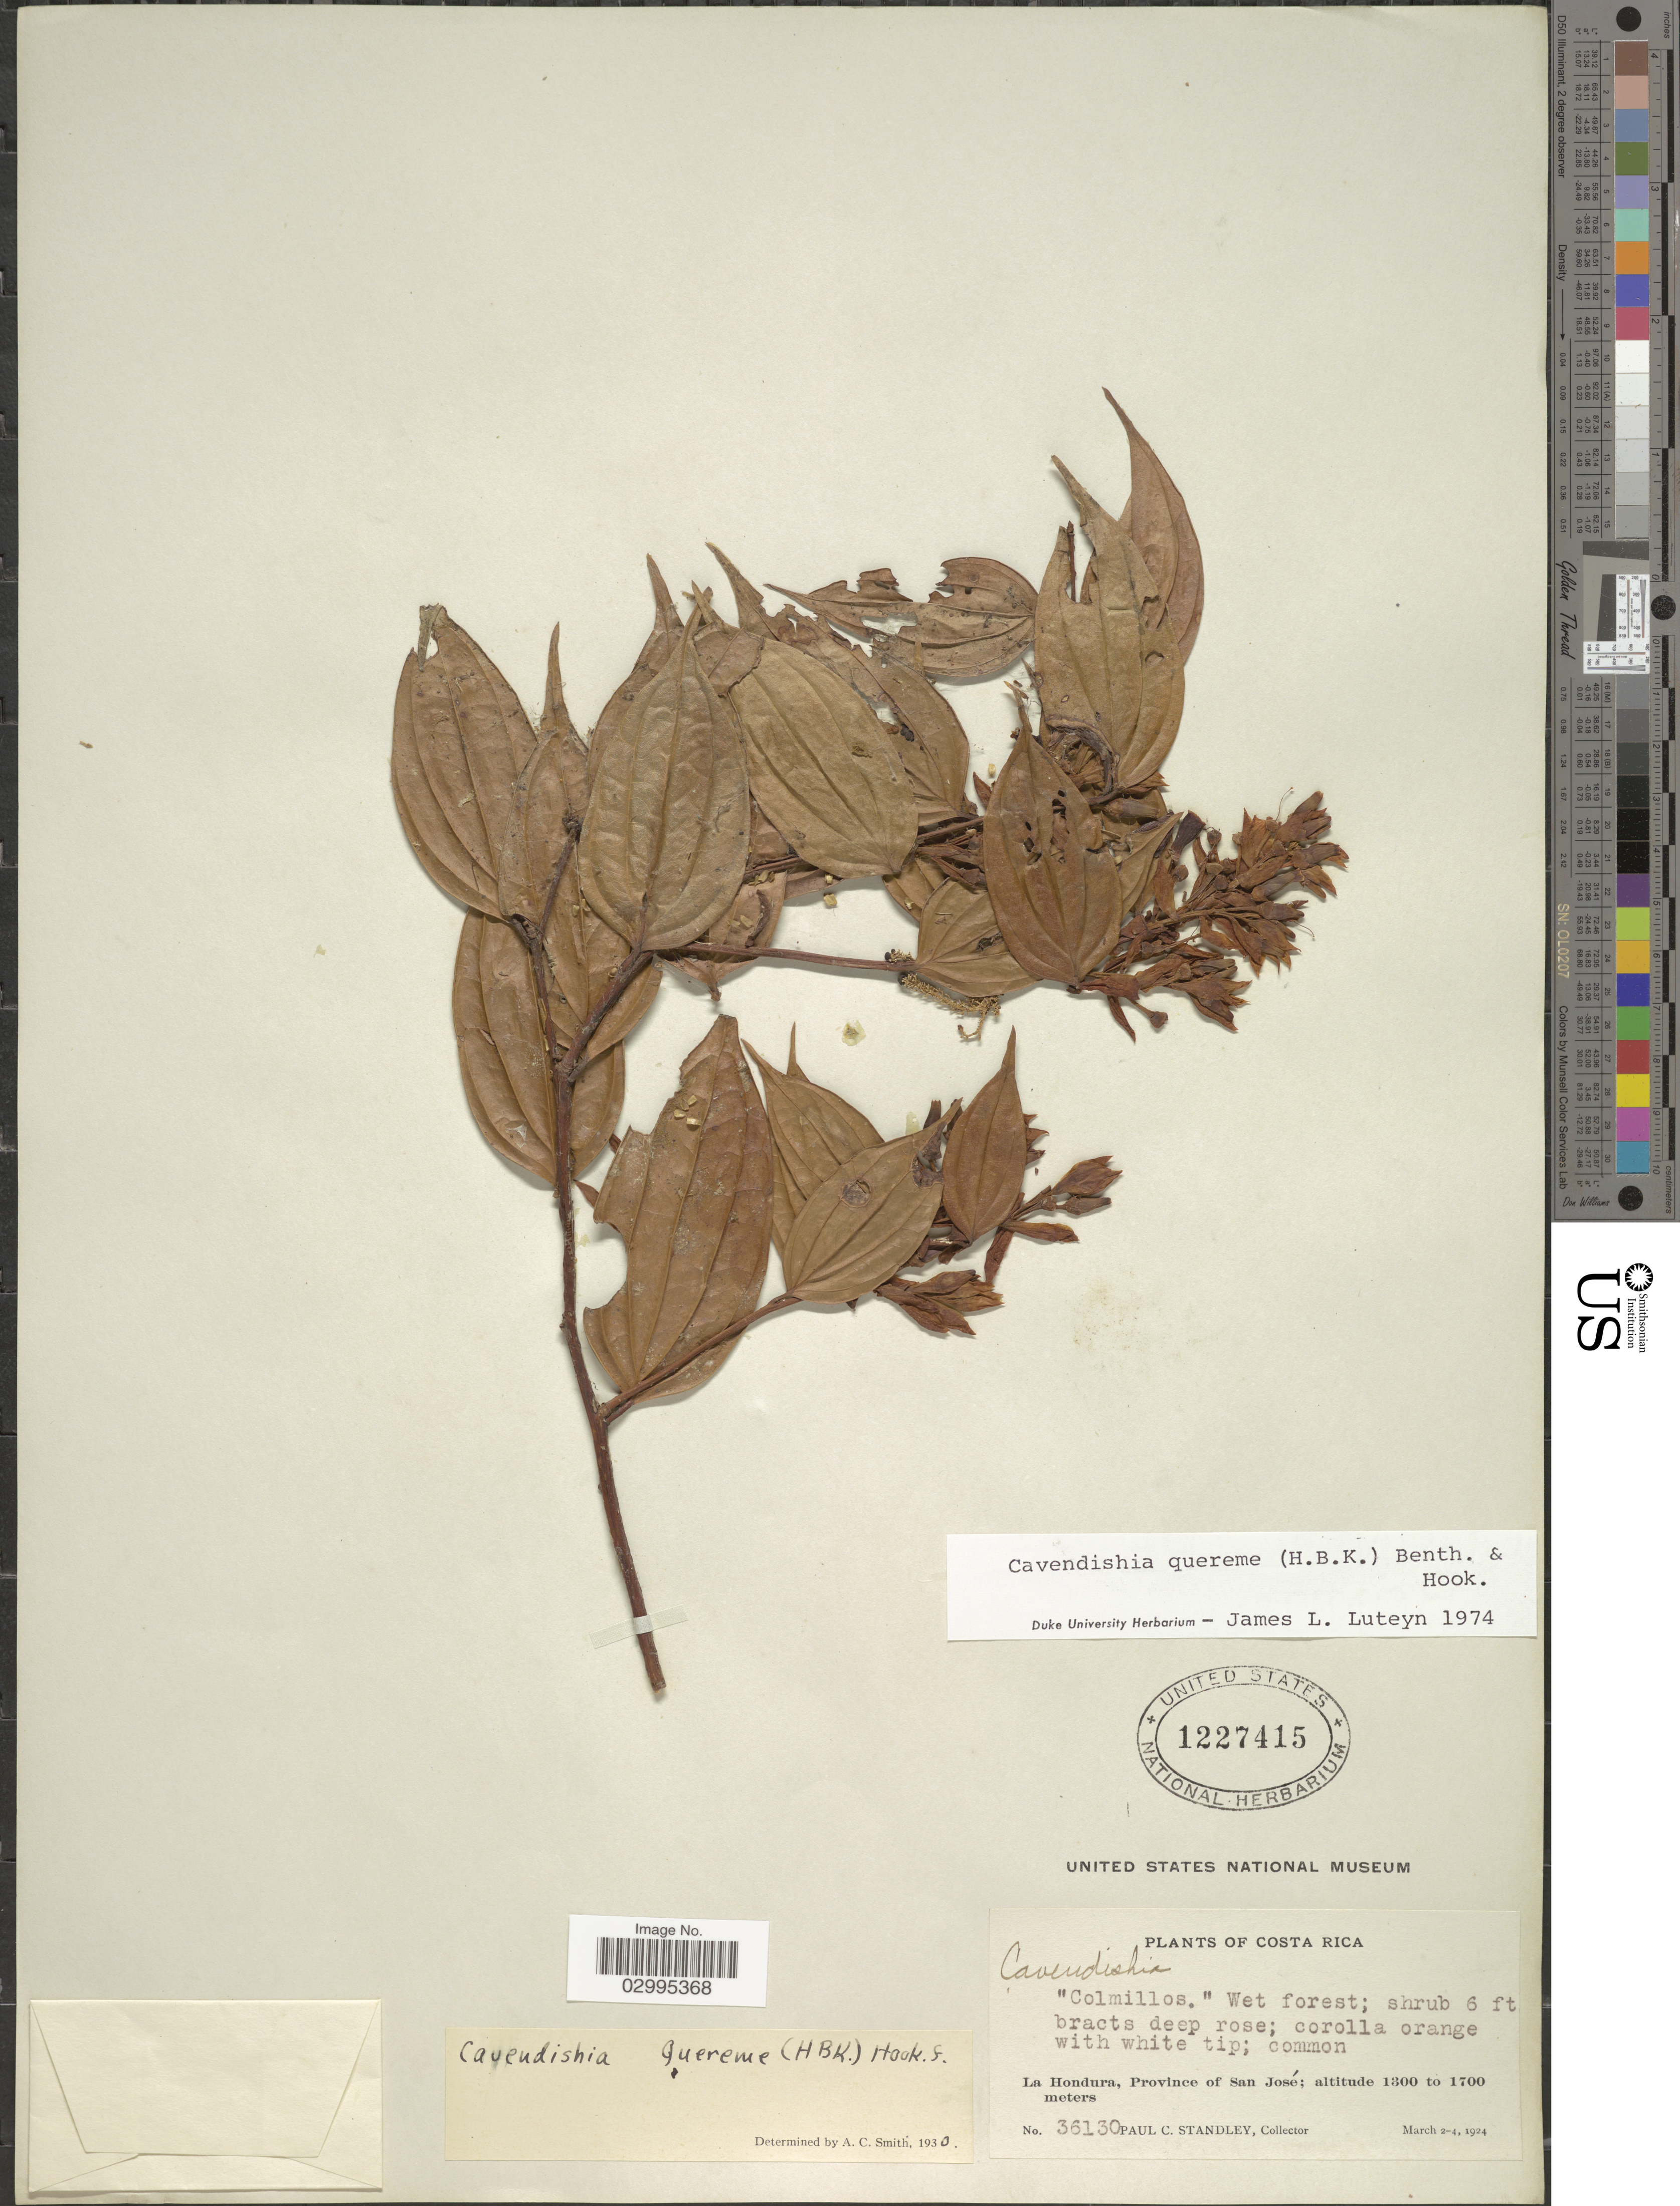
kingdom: Plantae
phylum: Tracheophyta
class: Magnoliopsida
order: Ericales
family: Ericaceae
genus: Cavendishia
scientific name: Cavendishia quereme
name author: (Kunth) Benth. & Hook. f.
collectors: P. C. Standley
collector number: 36130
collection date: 1924-03-02/1924-03-04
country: Costa Rica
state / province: San José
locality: La Hondura.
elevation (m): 1300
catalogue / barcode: US 1227415